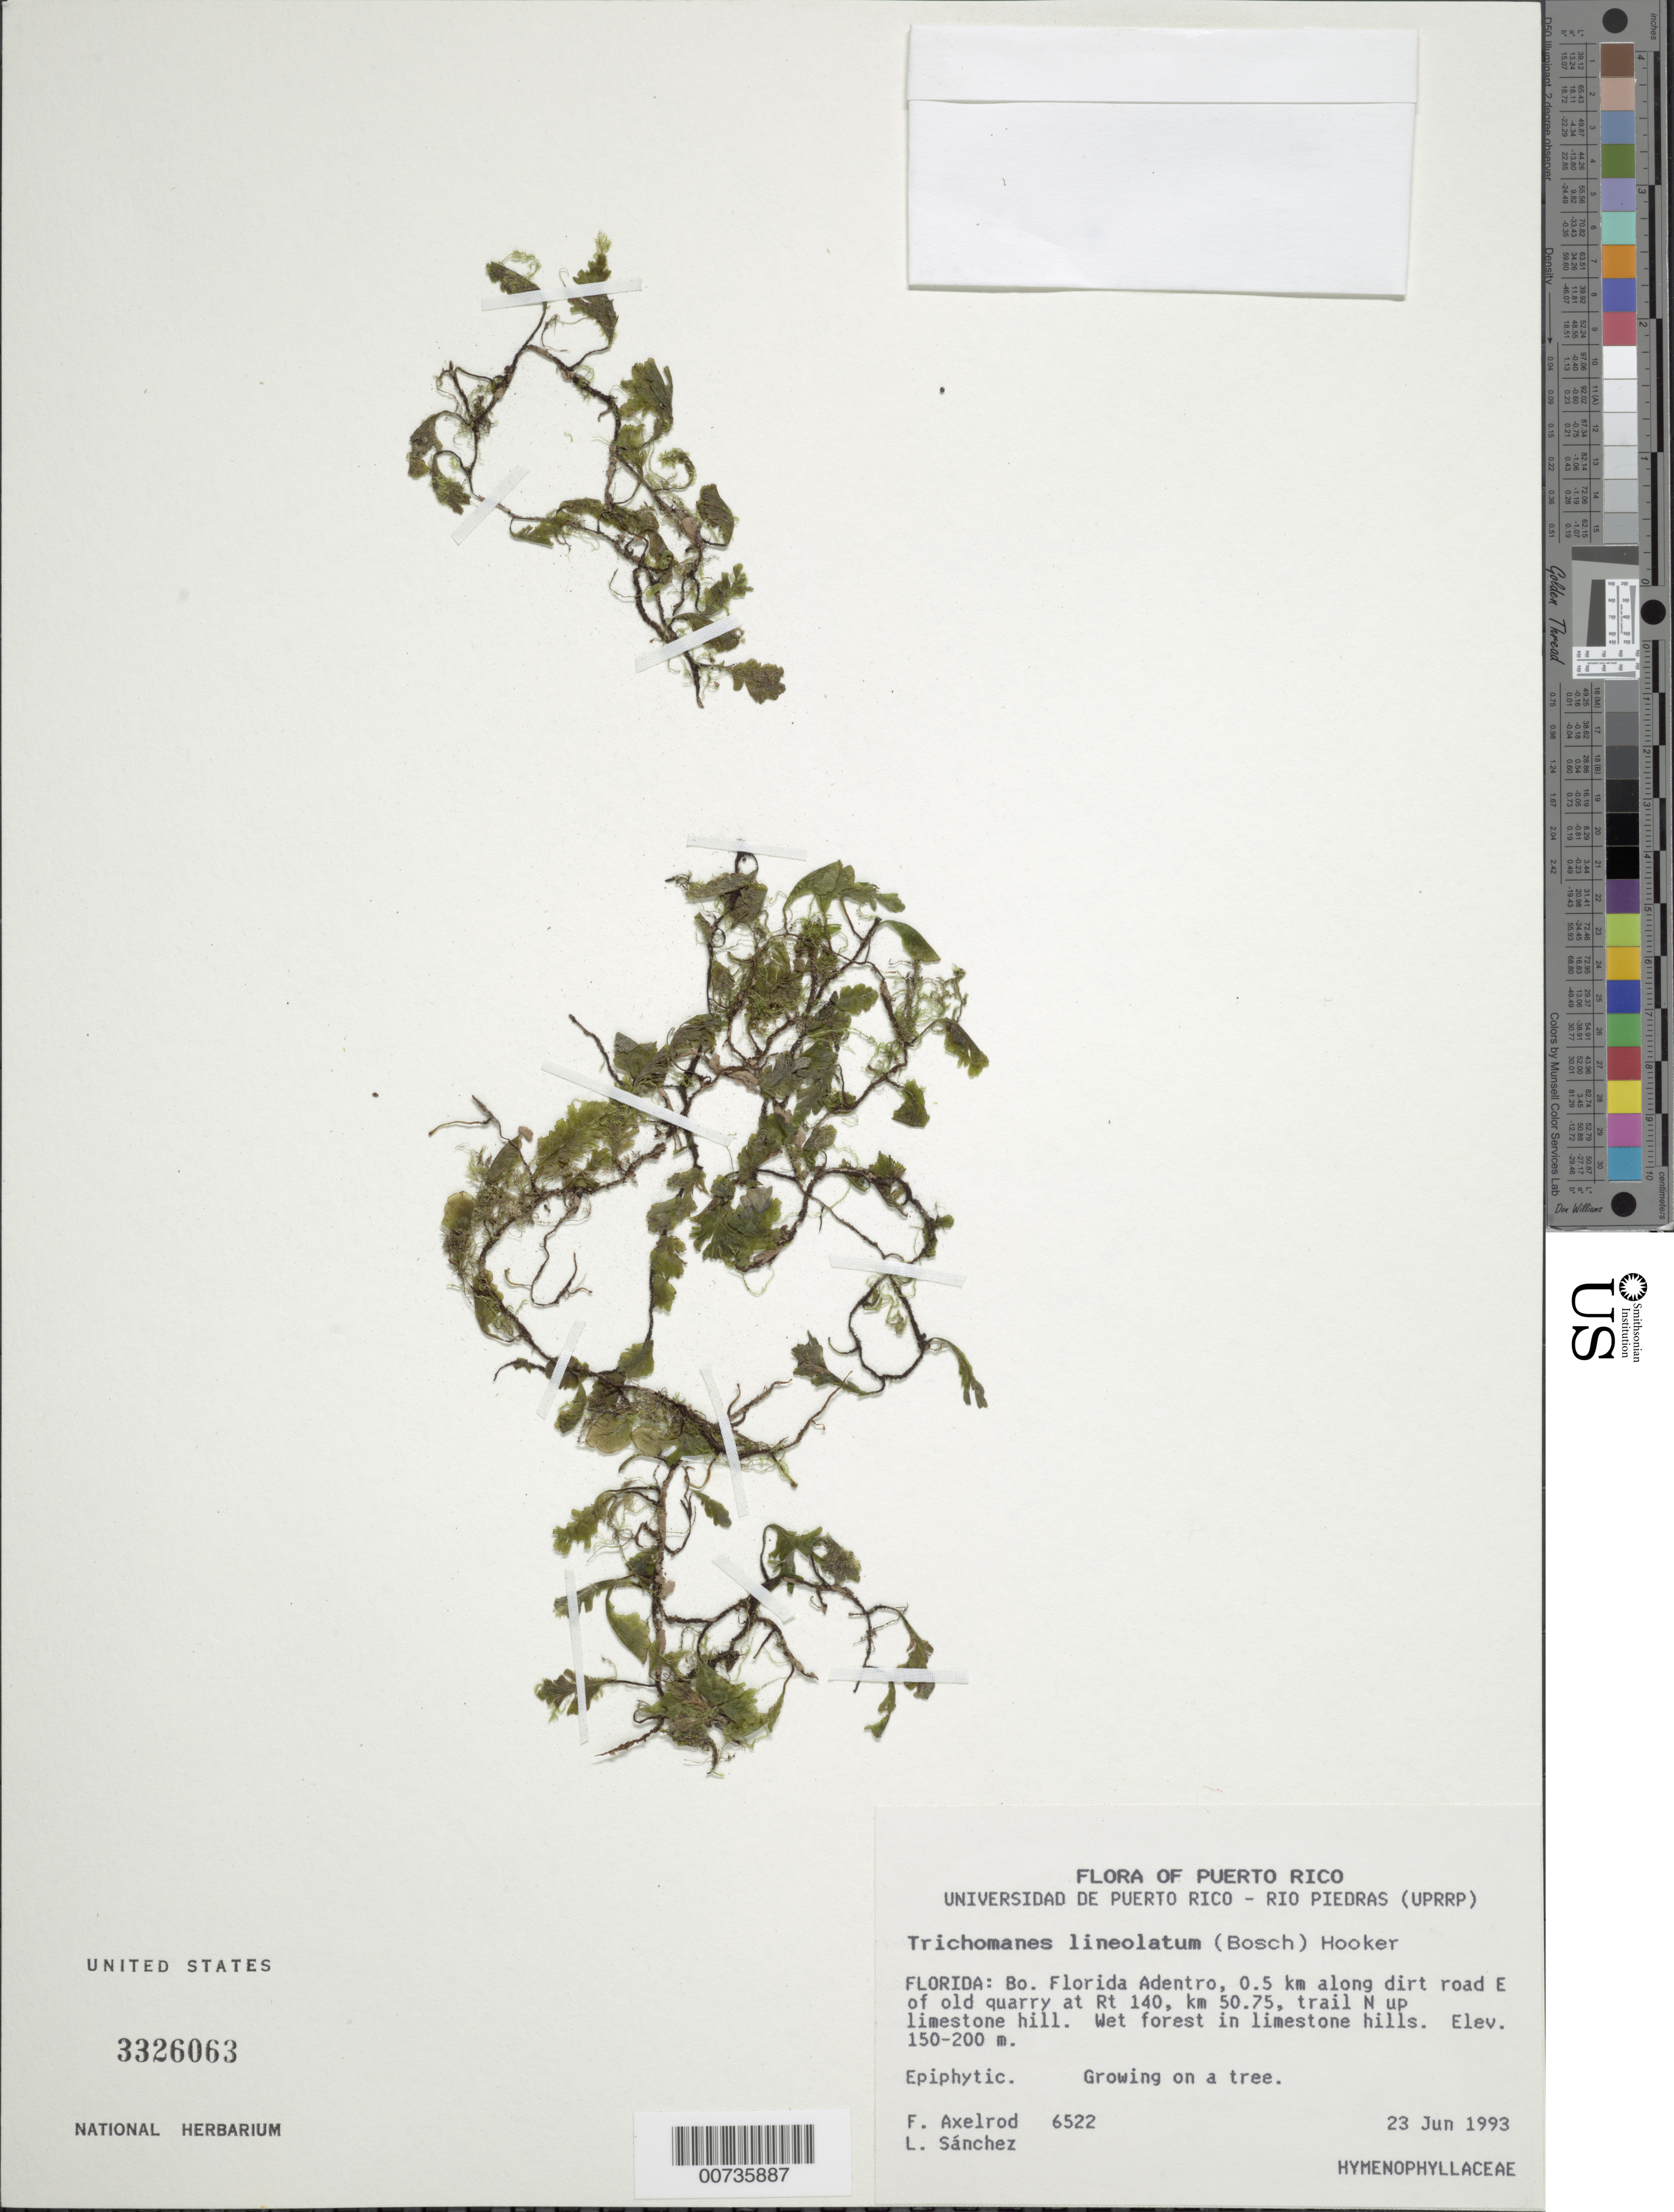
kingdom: Plantae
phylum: Tracheophyta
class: Polypodiopsida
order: Hymenophyllales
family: Hymenophyllaceae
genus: Didymoglossum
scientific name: Didymoglossum lineolatum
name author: Bosch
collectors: F. S. Axelrod & L. M. Sánchez Saldaña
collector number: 6522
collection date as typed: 23 Jun 1993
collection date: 1993-06-23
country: Puerto Rico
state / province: Florida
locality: Florida: Bo. Florida Adentro, 0.5 km along dirt road E of old quarry at rte 140, km 50.75, trail N up limestone hill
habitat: Wet forest in limestone hills; on a tree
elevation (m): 150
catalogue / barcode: US 3326063